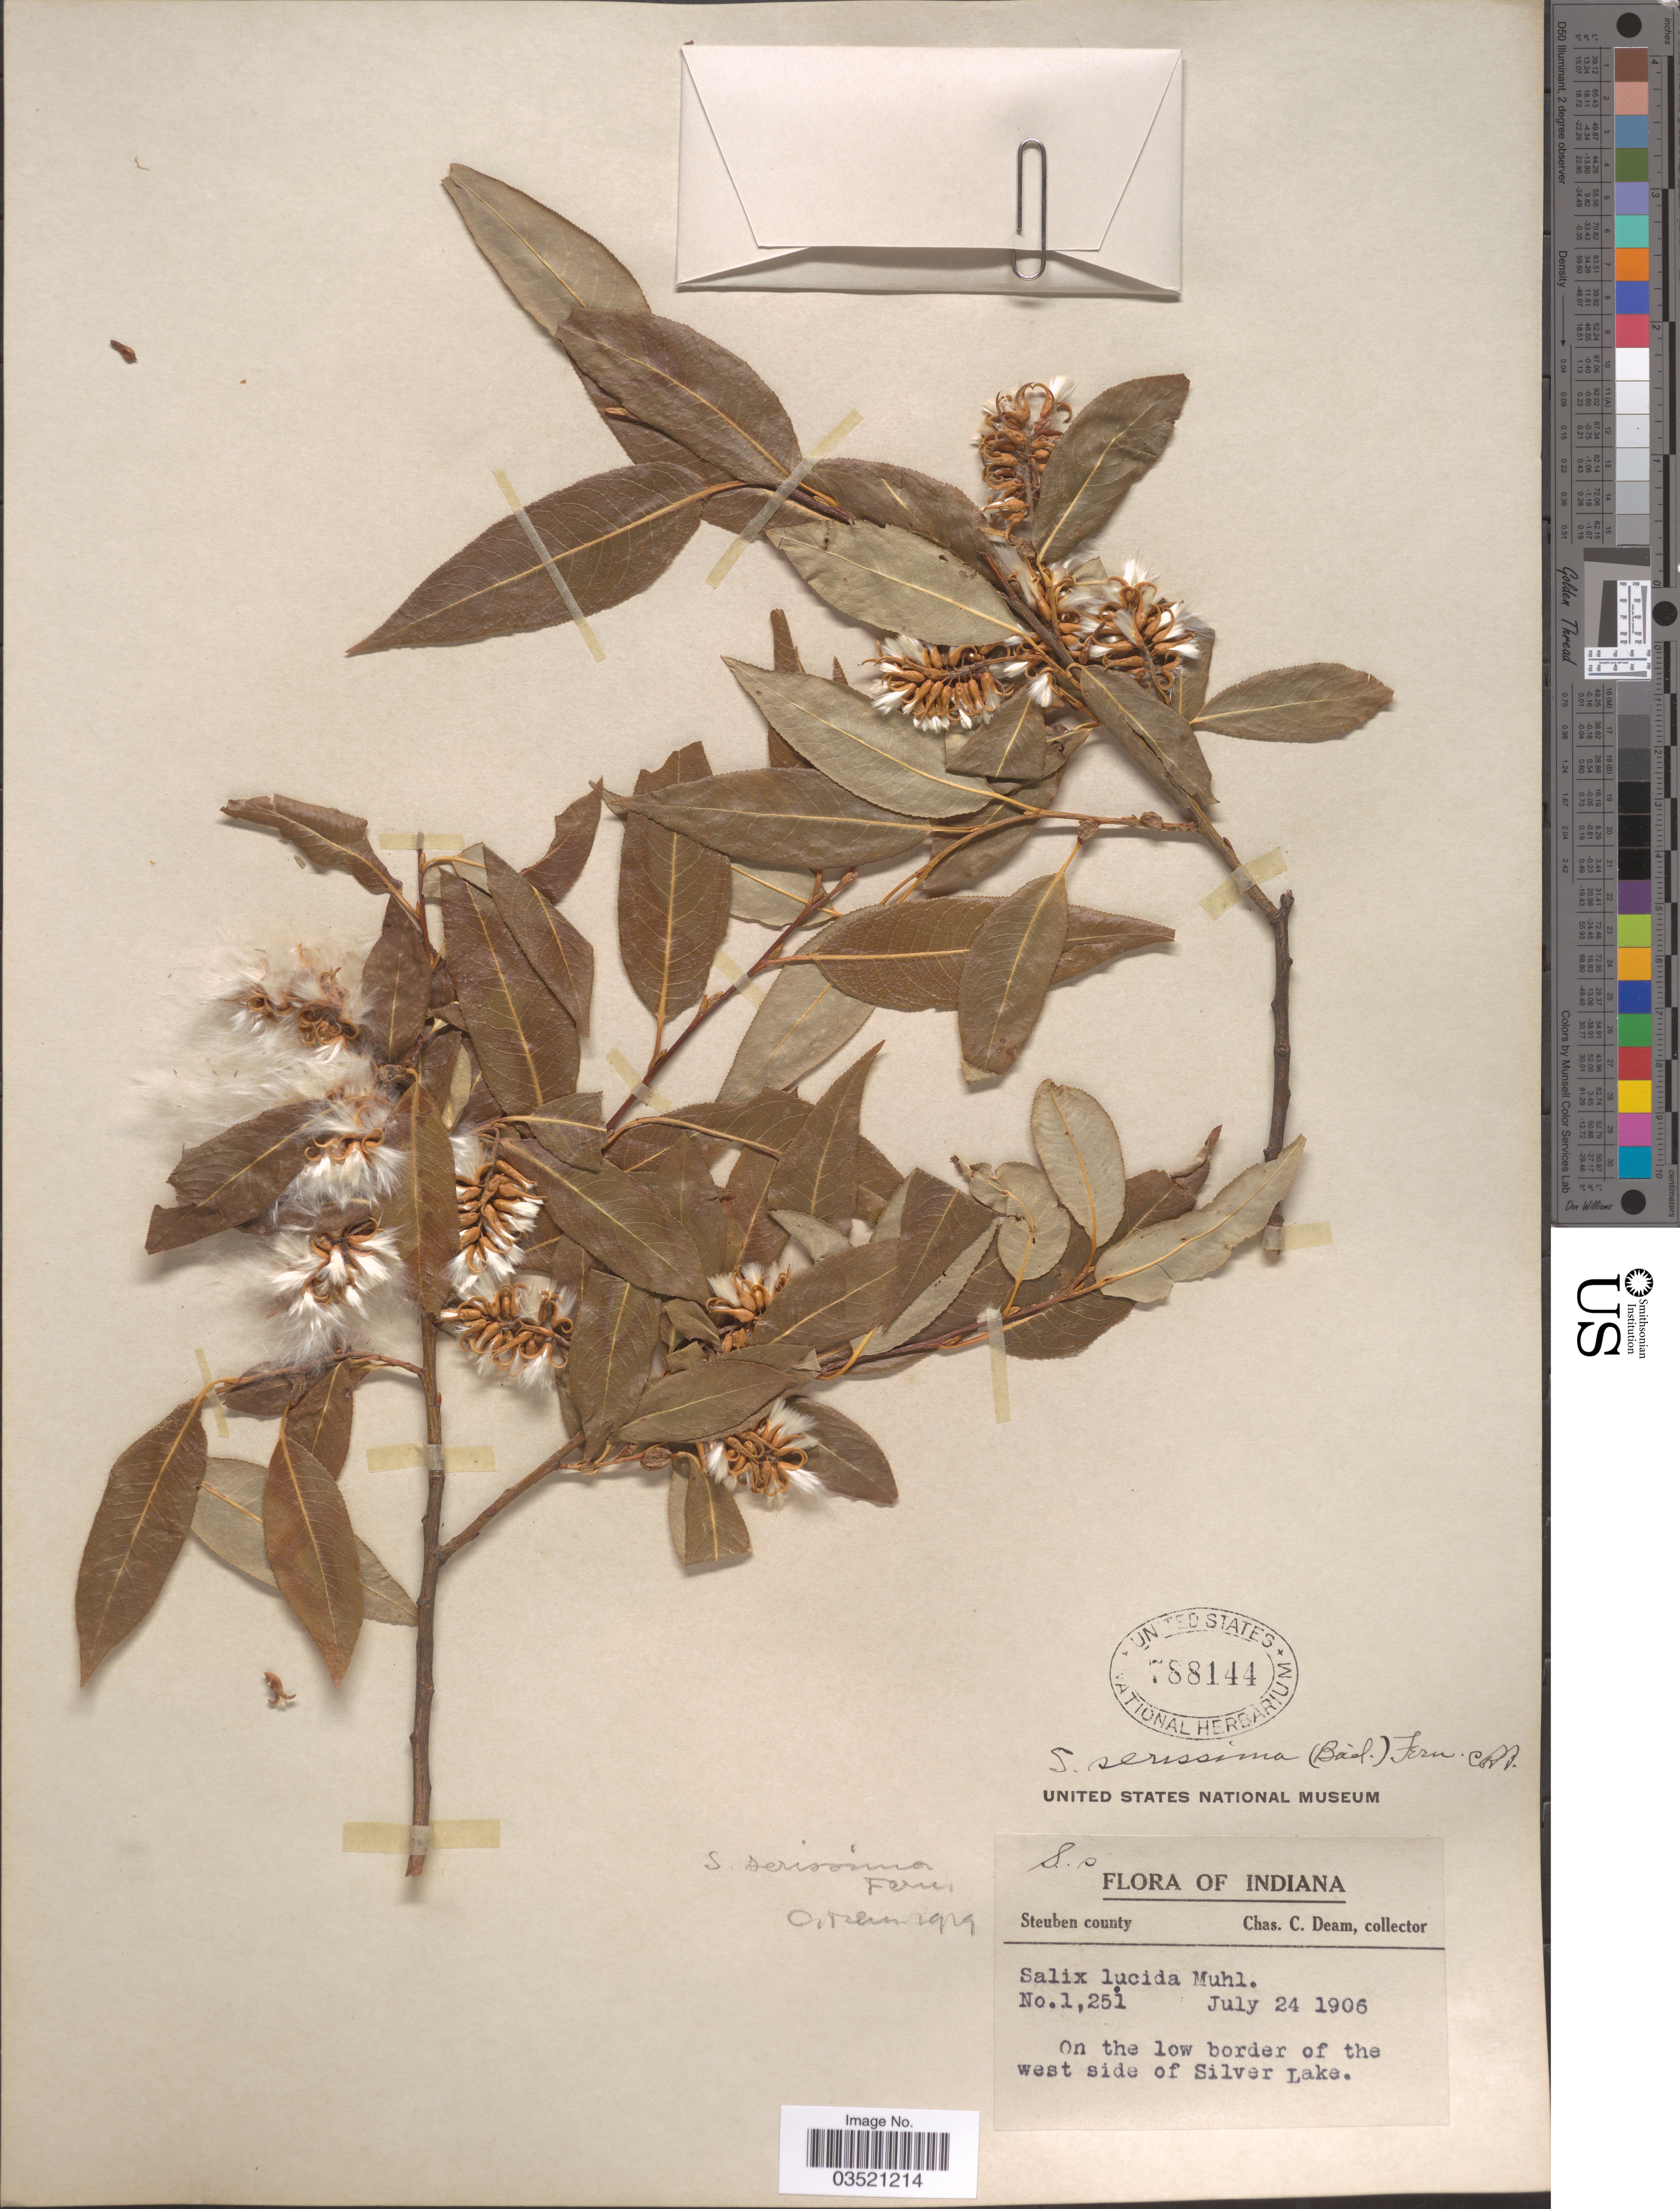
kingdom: Plantae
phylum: Tracheophyta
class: Magnoliopsida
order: Malpighiales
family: Salicaceae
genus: Salix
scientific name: Salix serissima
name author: (L.H. Bailey) Fernald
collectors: C. C. Deam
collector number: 1251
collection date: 1906-07-24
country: United States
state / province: Indiana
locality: Steuben County. On the low border of the west side of Silver Lake.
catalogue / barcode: US 788144